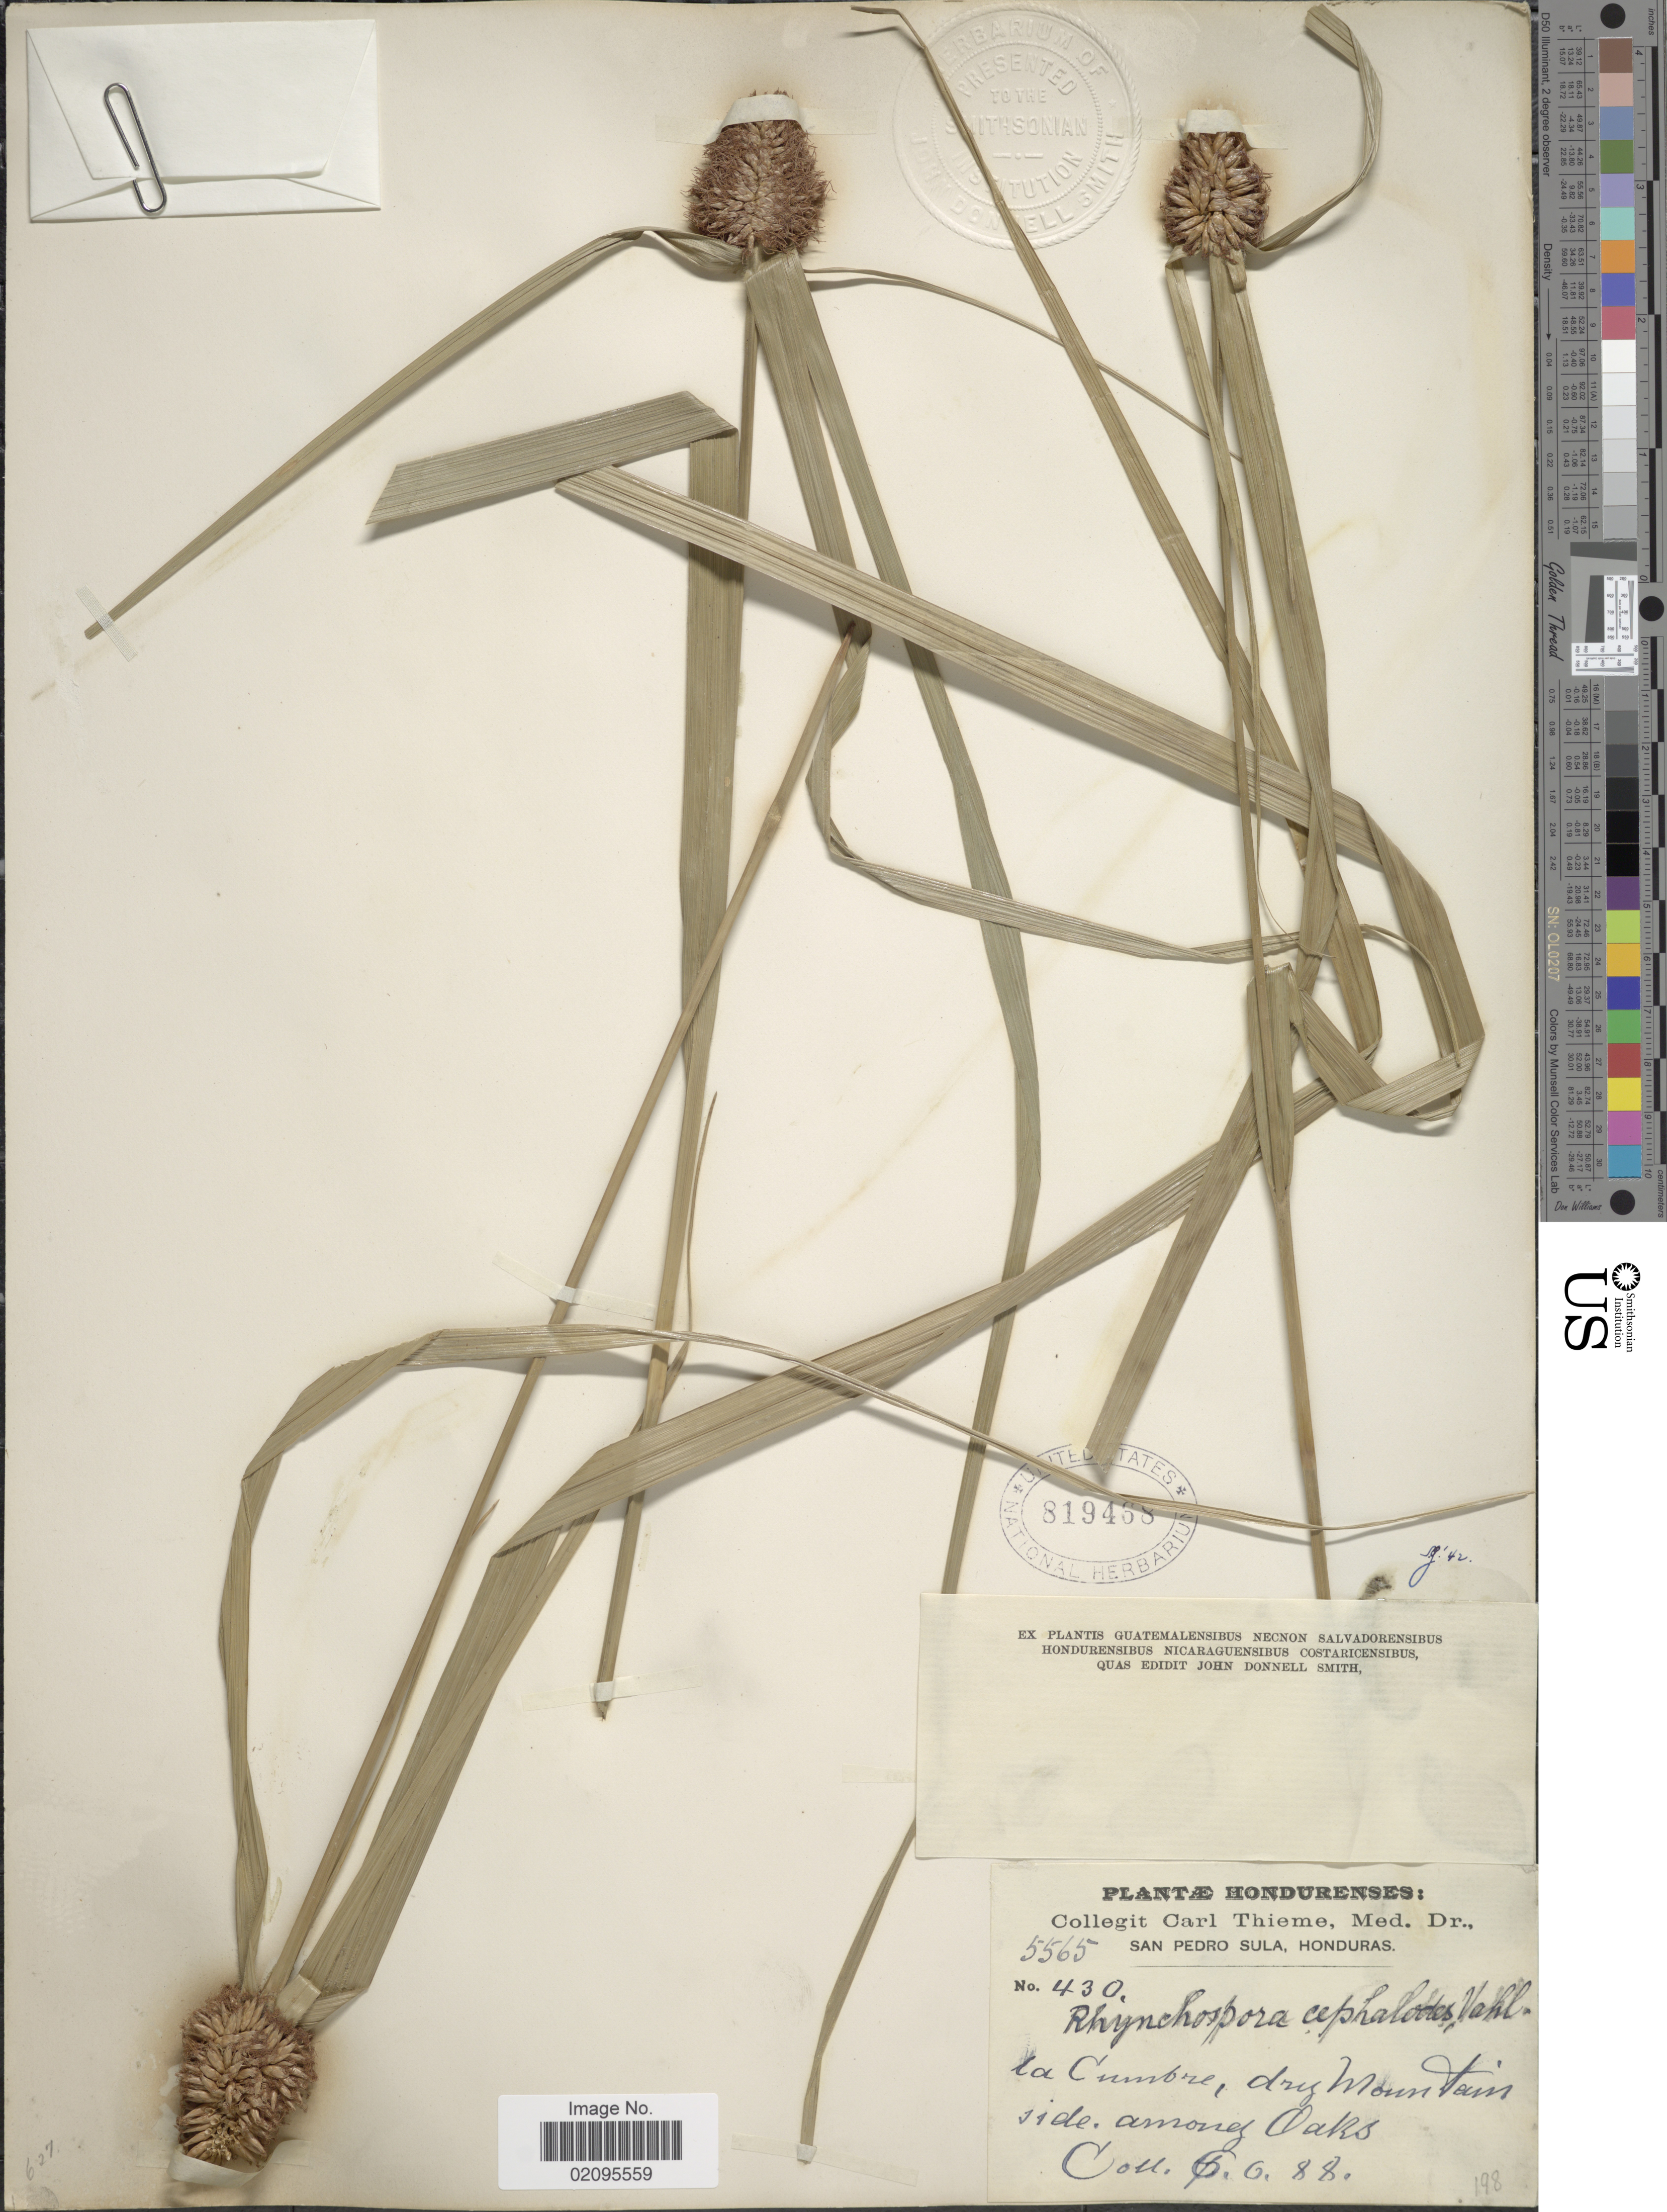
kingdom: Plantae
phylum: Tracheophyta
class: Liliopsida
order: Poales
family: Cyperaceae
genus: Rhynchospora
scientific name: Rhynchospora cephalotes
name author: (L.) Vahl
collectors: C. Thieme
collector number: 430/5565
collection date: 1888-06-06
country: Honduras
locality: Hondurenses, La Cumbre, dry mountainside, among oaks.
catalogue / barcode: US 819468